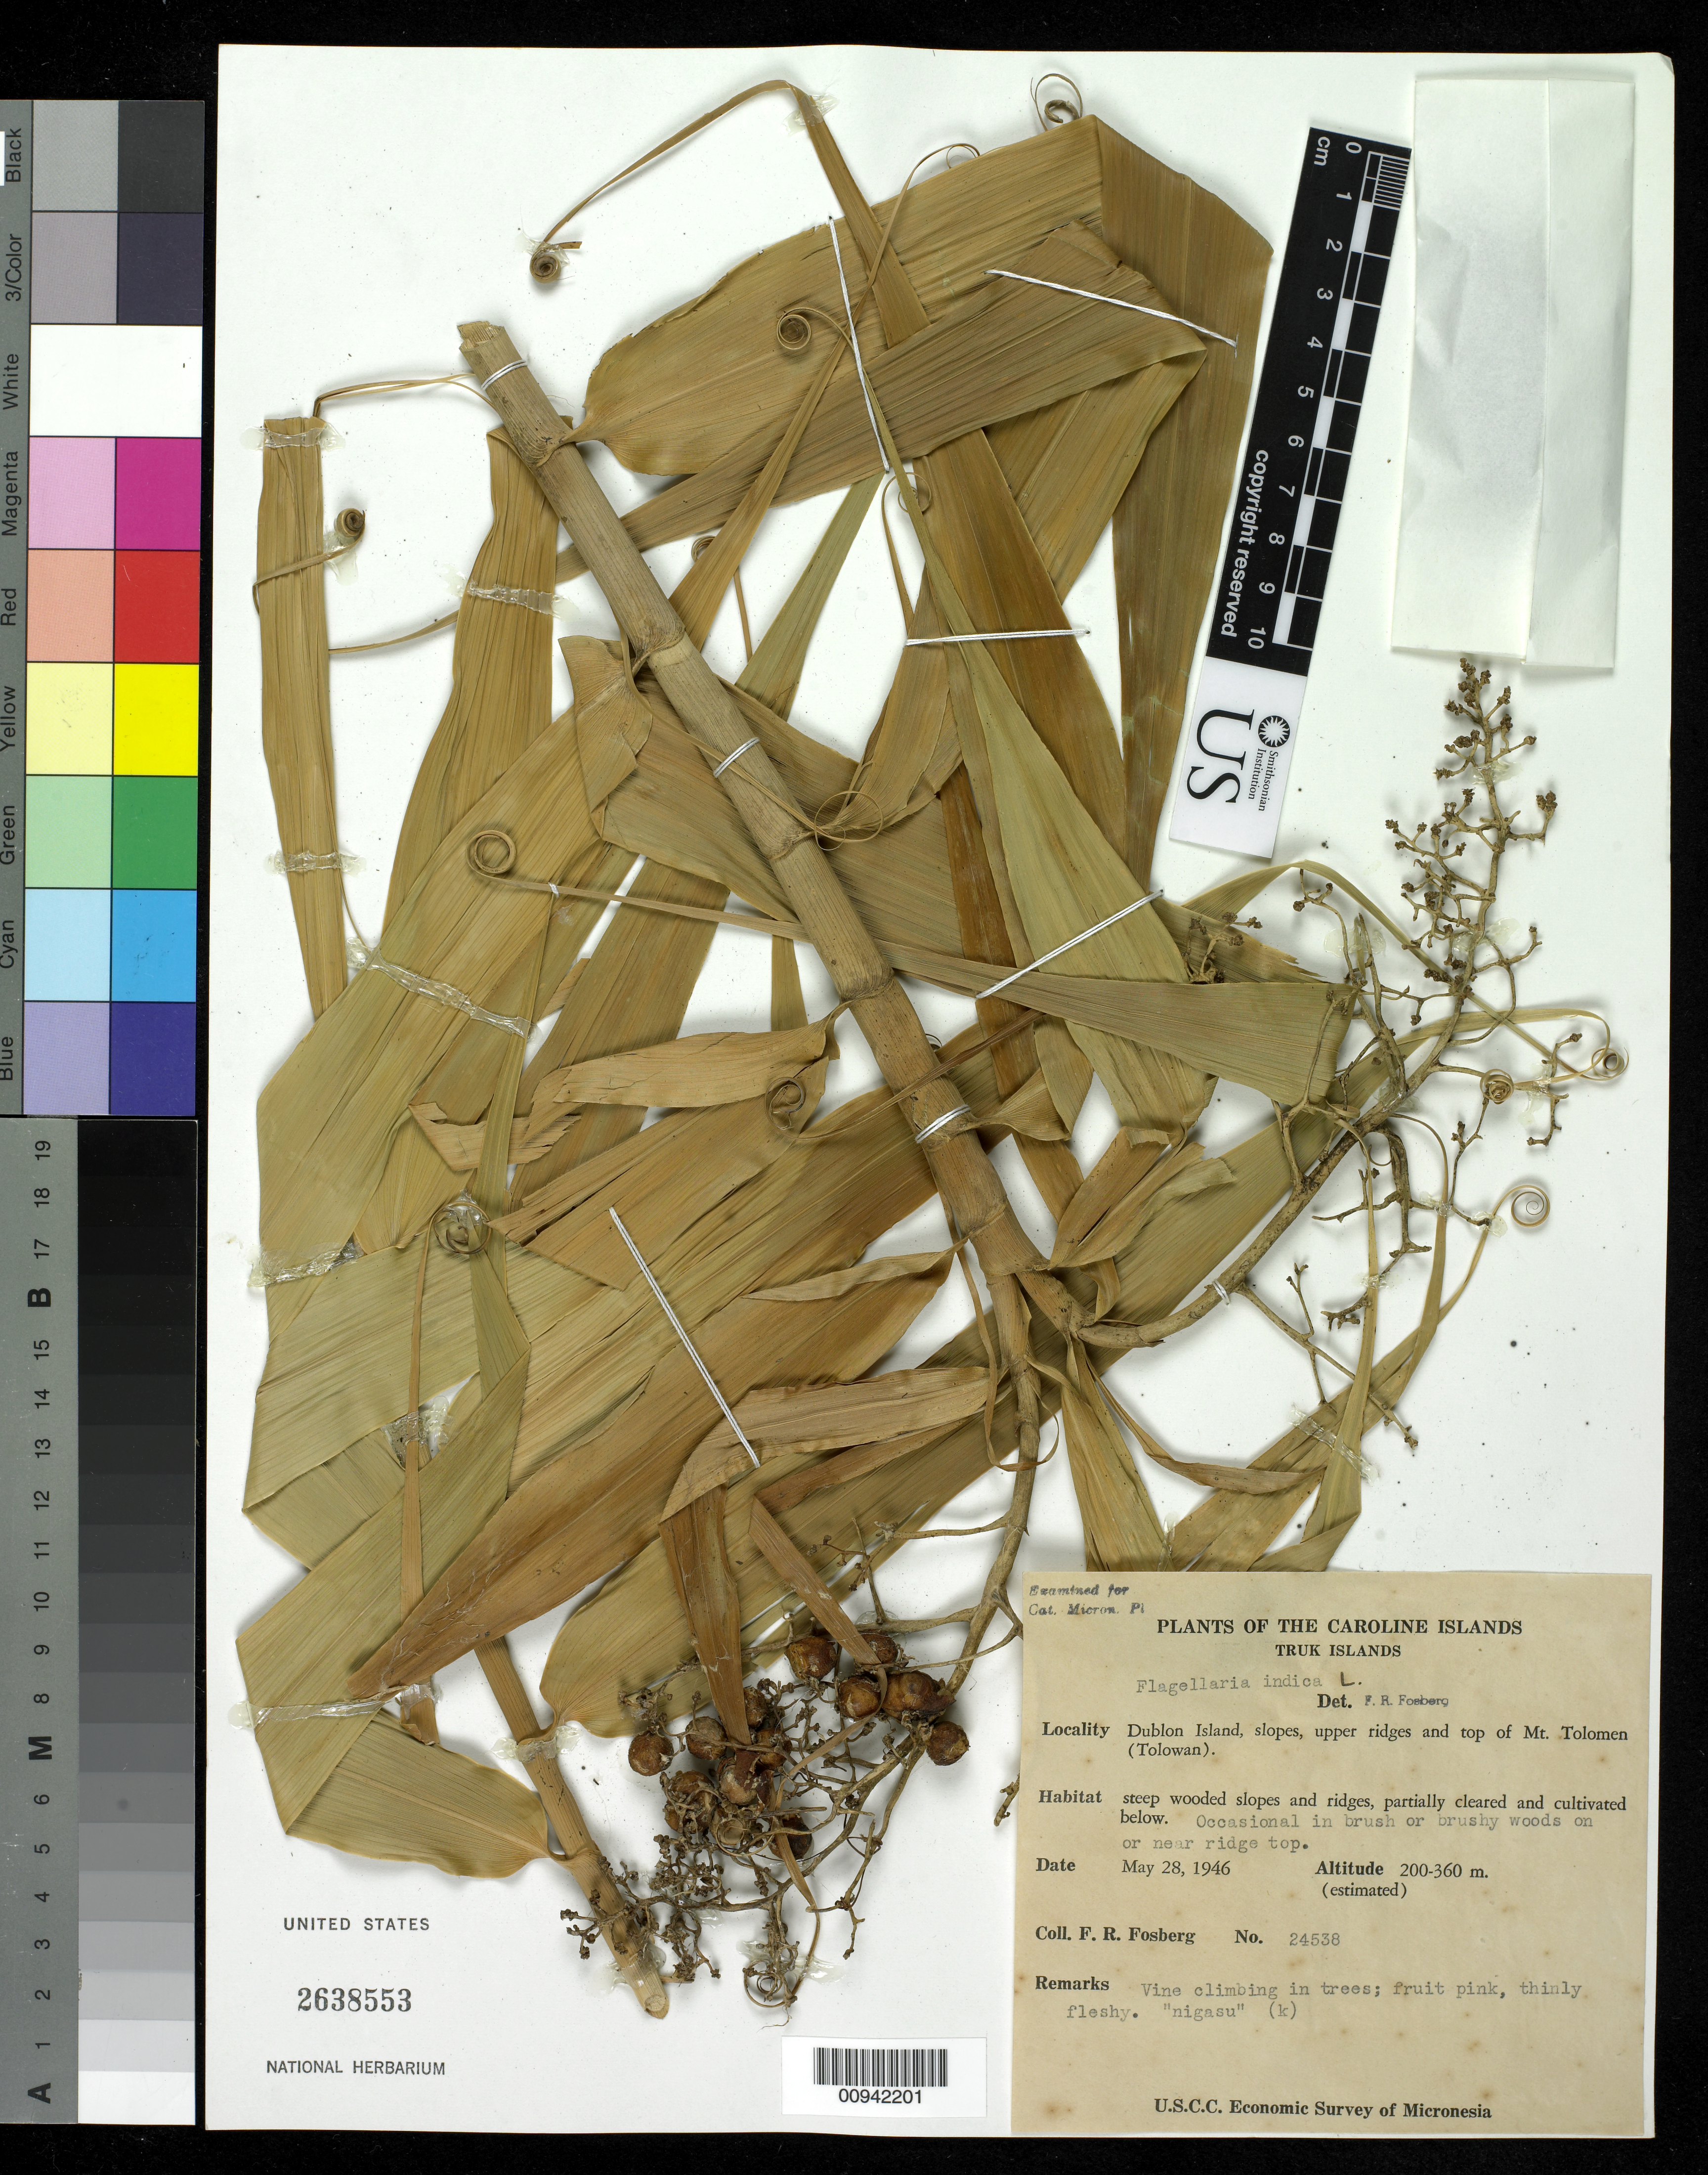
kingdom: Plantae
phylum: Tracheophyta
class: Liliopsida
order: Poales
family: Flagellariaceae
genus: Flagellaria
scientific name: Flagellaria indica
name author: L.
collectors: F. R. Fosberg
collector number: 24538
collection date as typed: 28 May 1946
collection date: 1946-05-28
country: Micronesia, Federated States of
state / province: Truk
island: Dublon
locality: slopes, upper ridges and top of Mt. Tolomen (Tolowan)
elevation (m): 200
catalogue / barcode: US 2638553